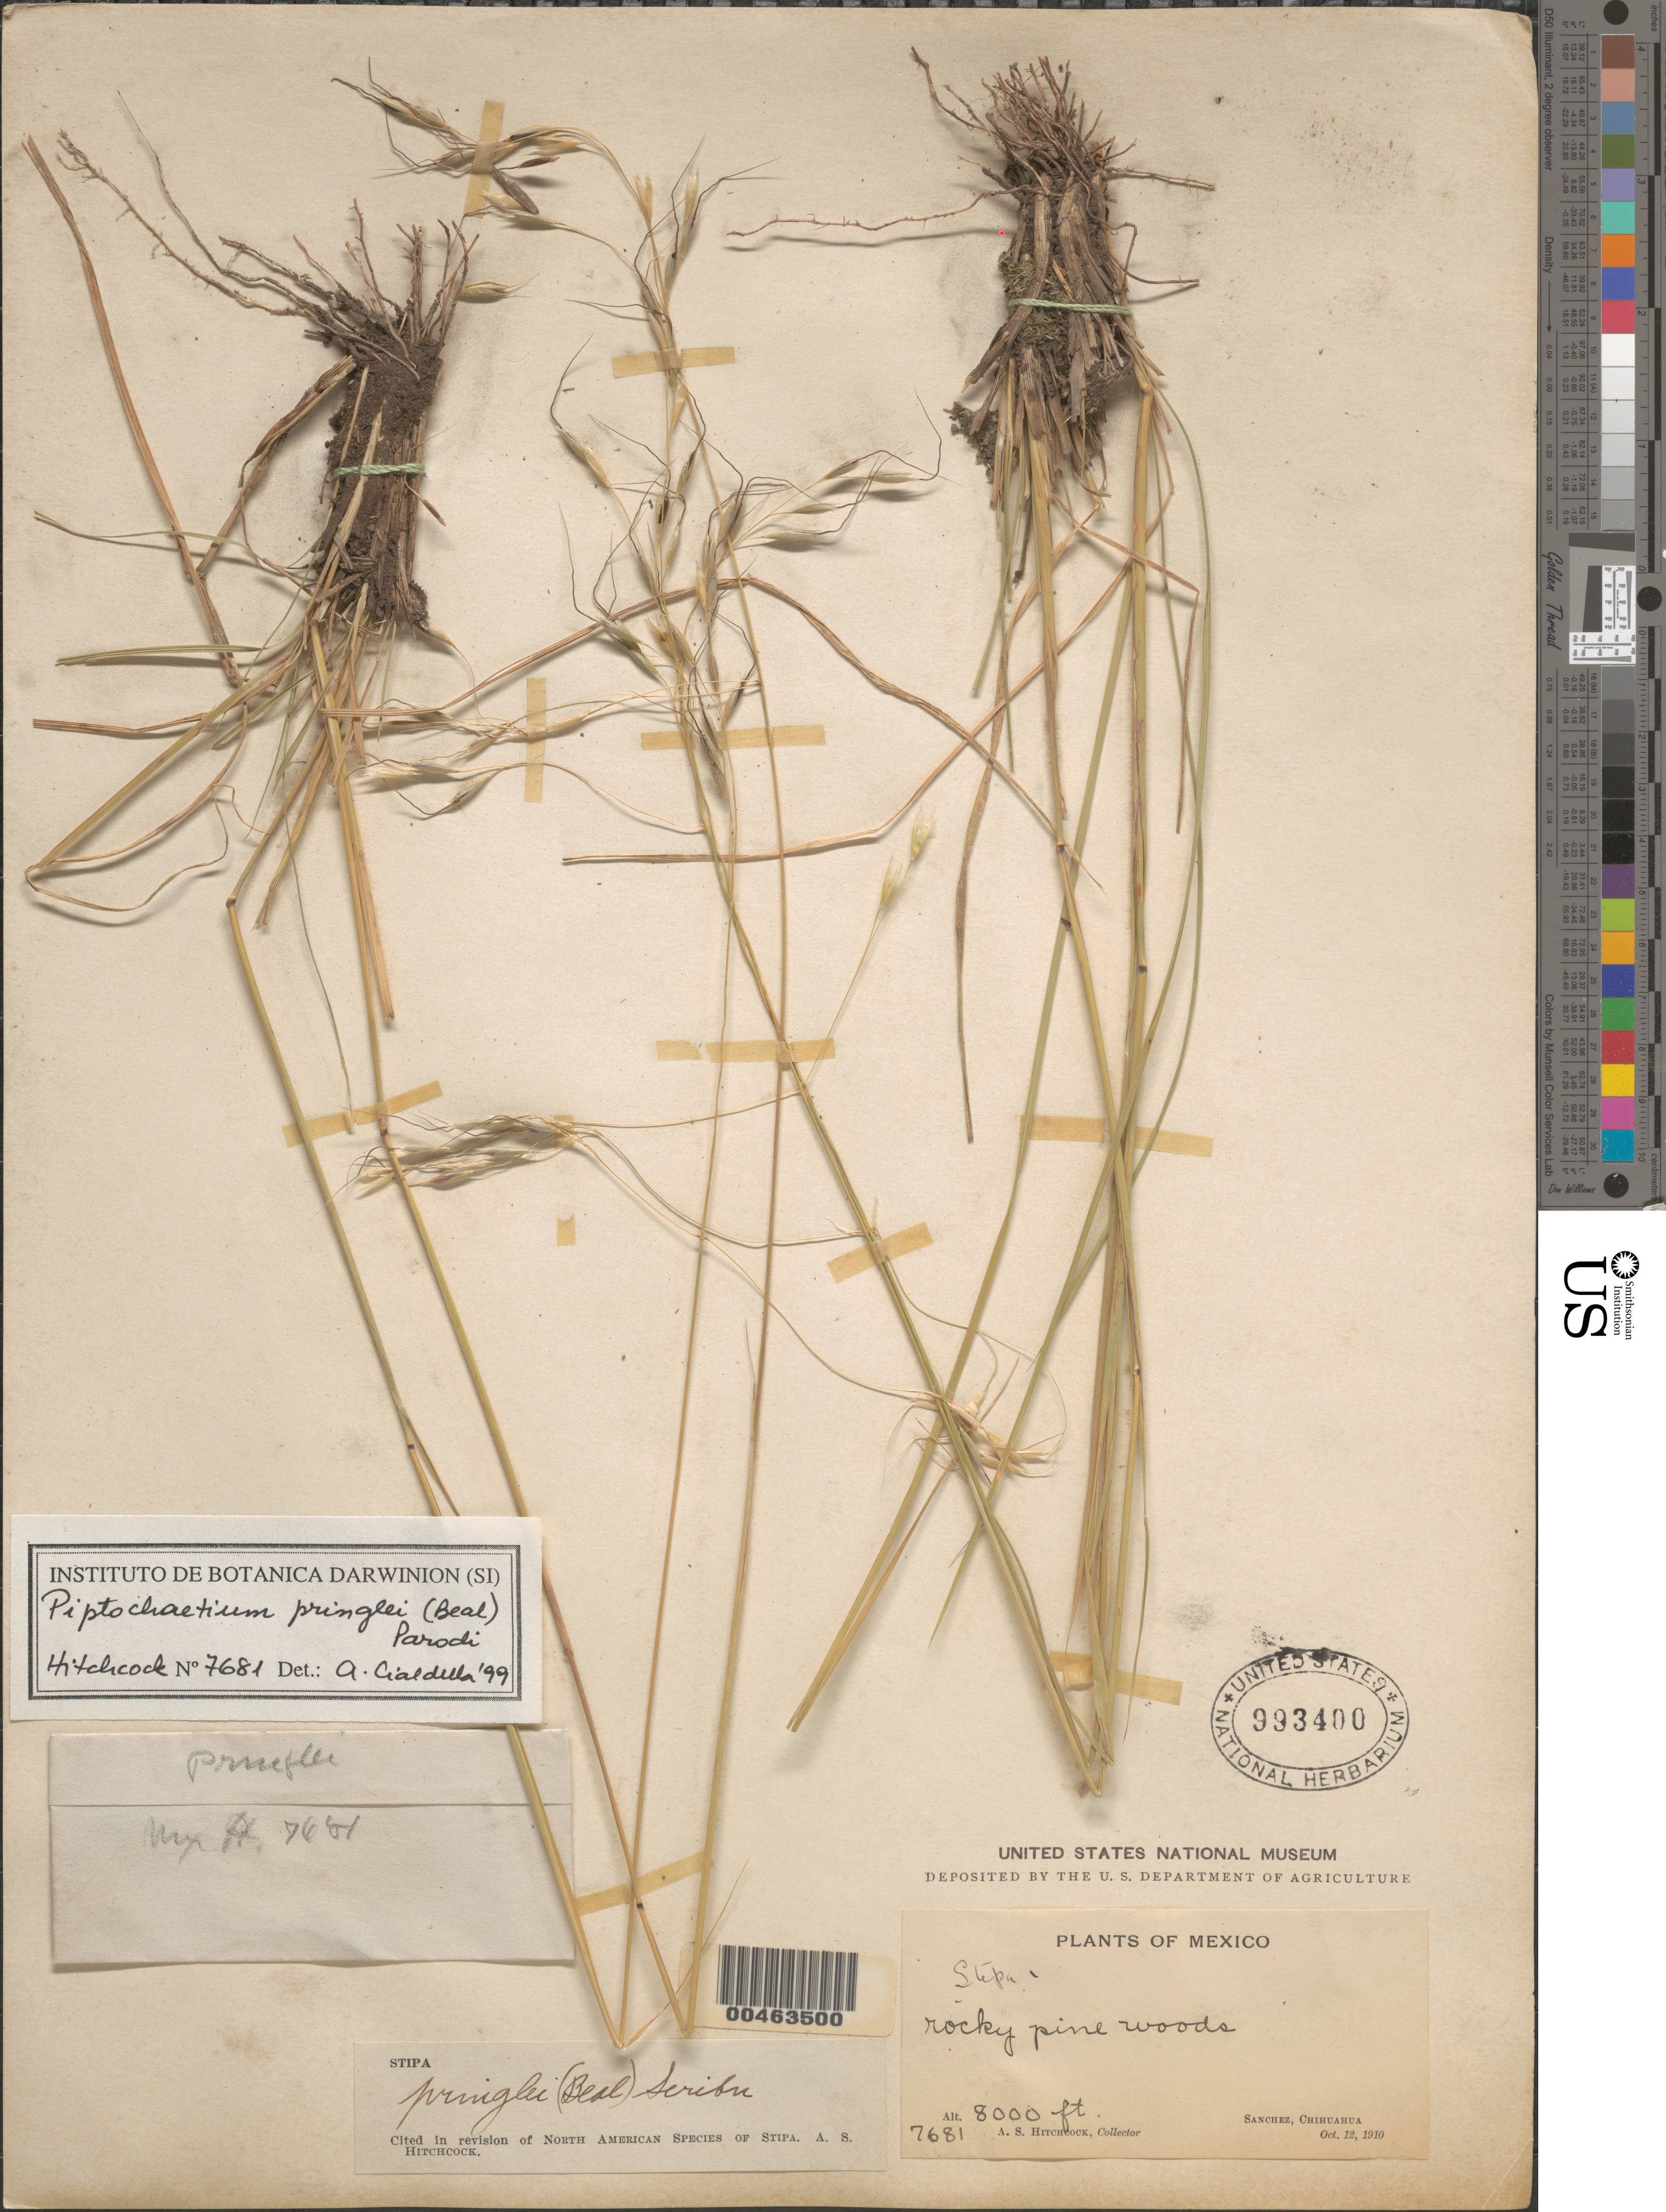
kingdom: Plantae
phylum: Tracheophyta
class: Liliopsida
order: Poales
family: Poaceae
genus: Piptochaetium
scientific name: Piptochaetium pringlei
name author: (W.J. Beal) Parodi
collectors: A. S. Hitchcock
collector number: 7681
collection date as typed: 12 Oct 1910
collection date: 1910-10-12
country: Mexico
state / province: Chihuahua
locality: Sanchez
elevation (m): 2438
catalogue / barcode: US 993400